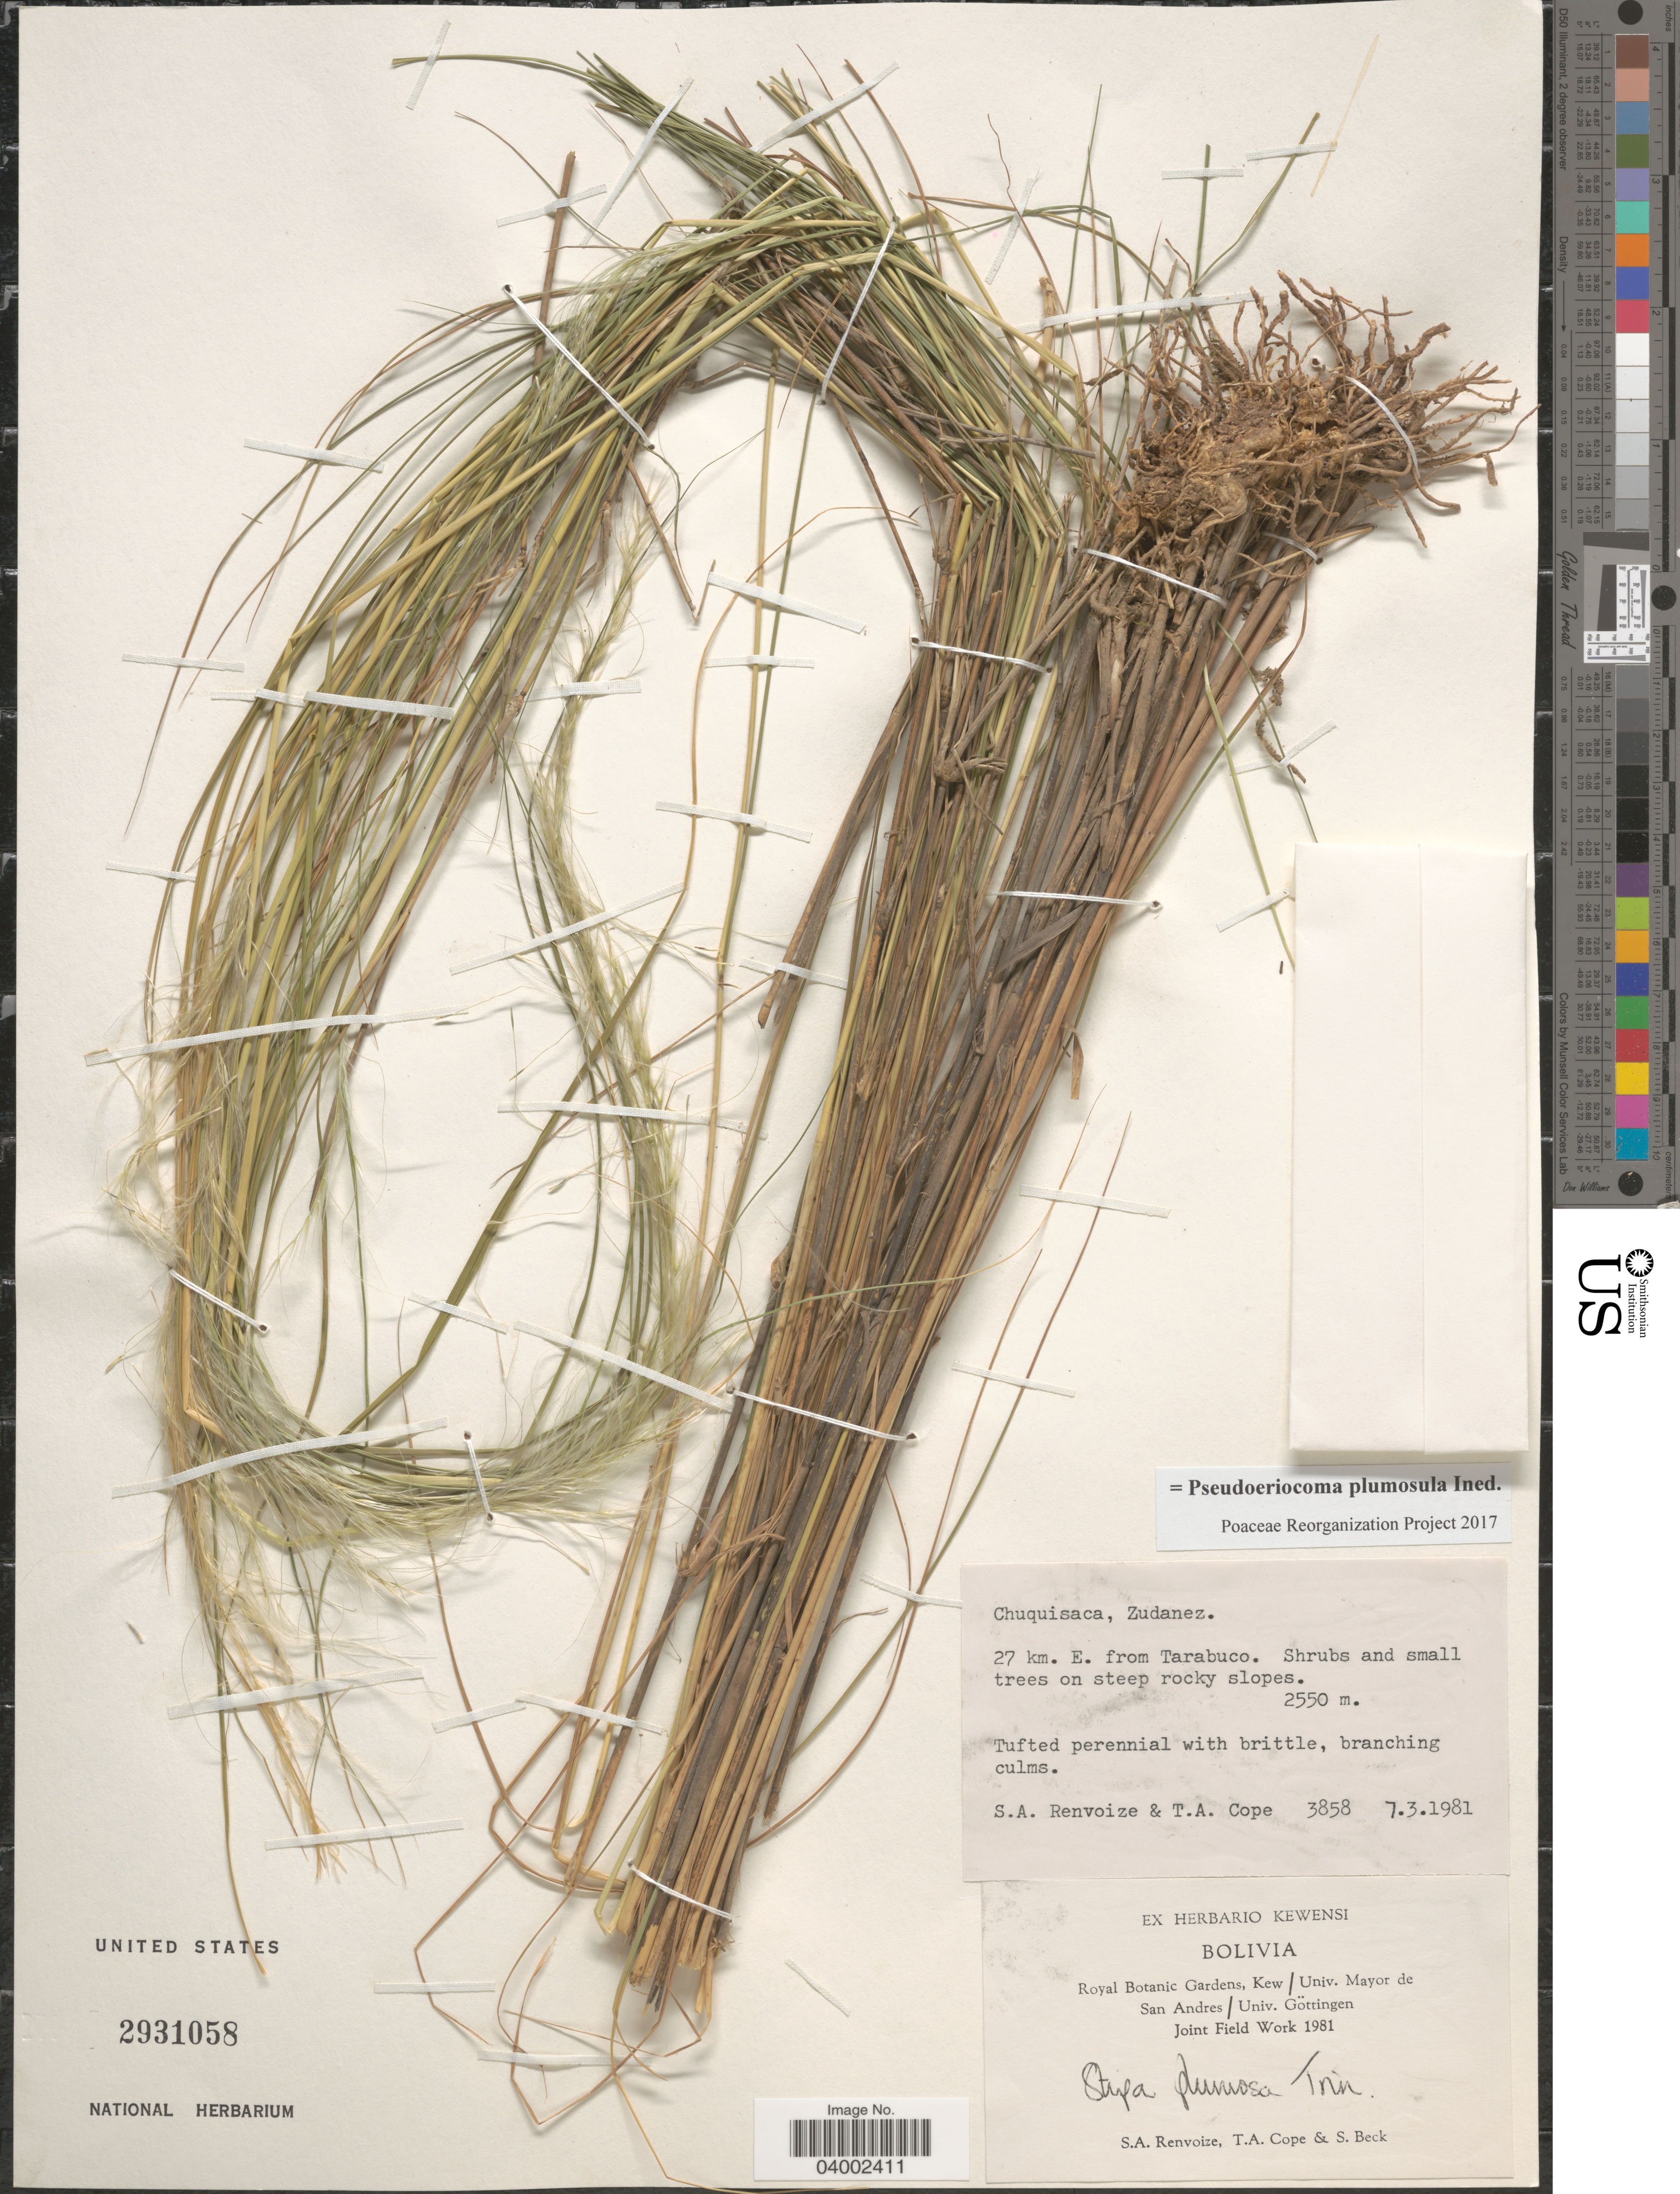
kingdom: Plantae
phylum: Tracheophyta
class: Liliopsida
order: Poales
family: Poaceae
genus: Pseudoeriocoma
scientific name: Pseudoeriocoma plumosula ined.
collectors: S. A. Renvoize, T. A. Cope & S. G. Beck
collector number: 3858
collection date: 1981-03-07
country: Bolivia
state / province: Chuquisaca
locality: Zudanez. 27 km. E. from Tarabuco.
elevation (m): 2550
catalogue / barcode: US 2931058